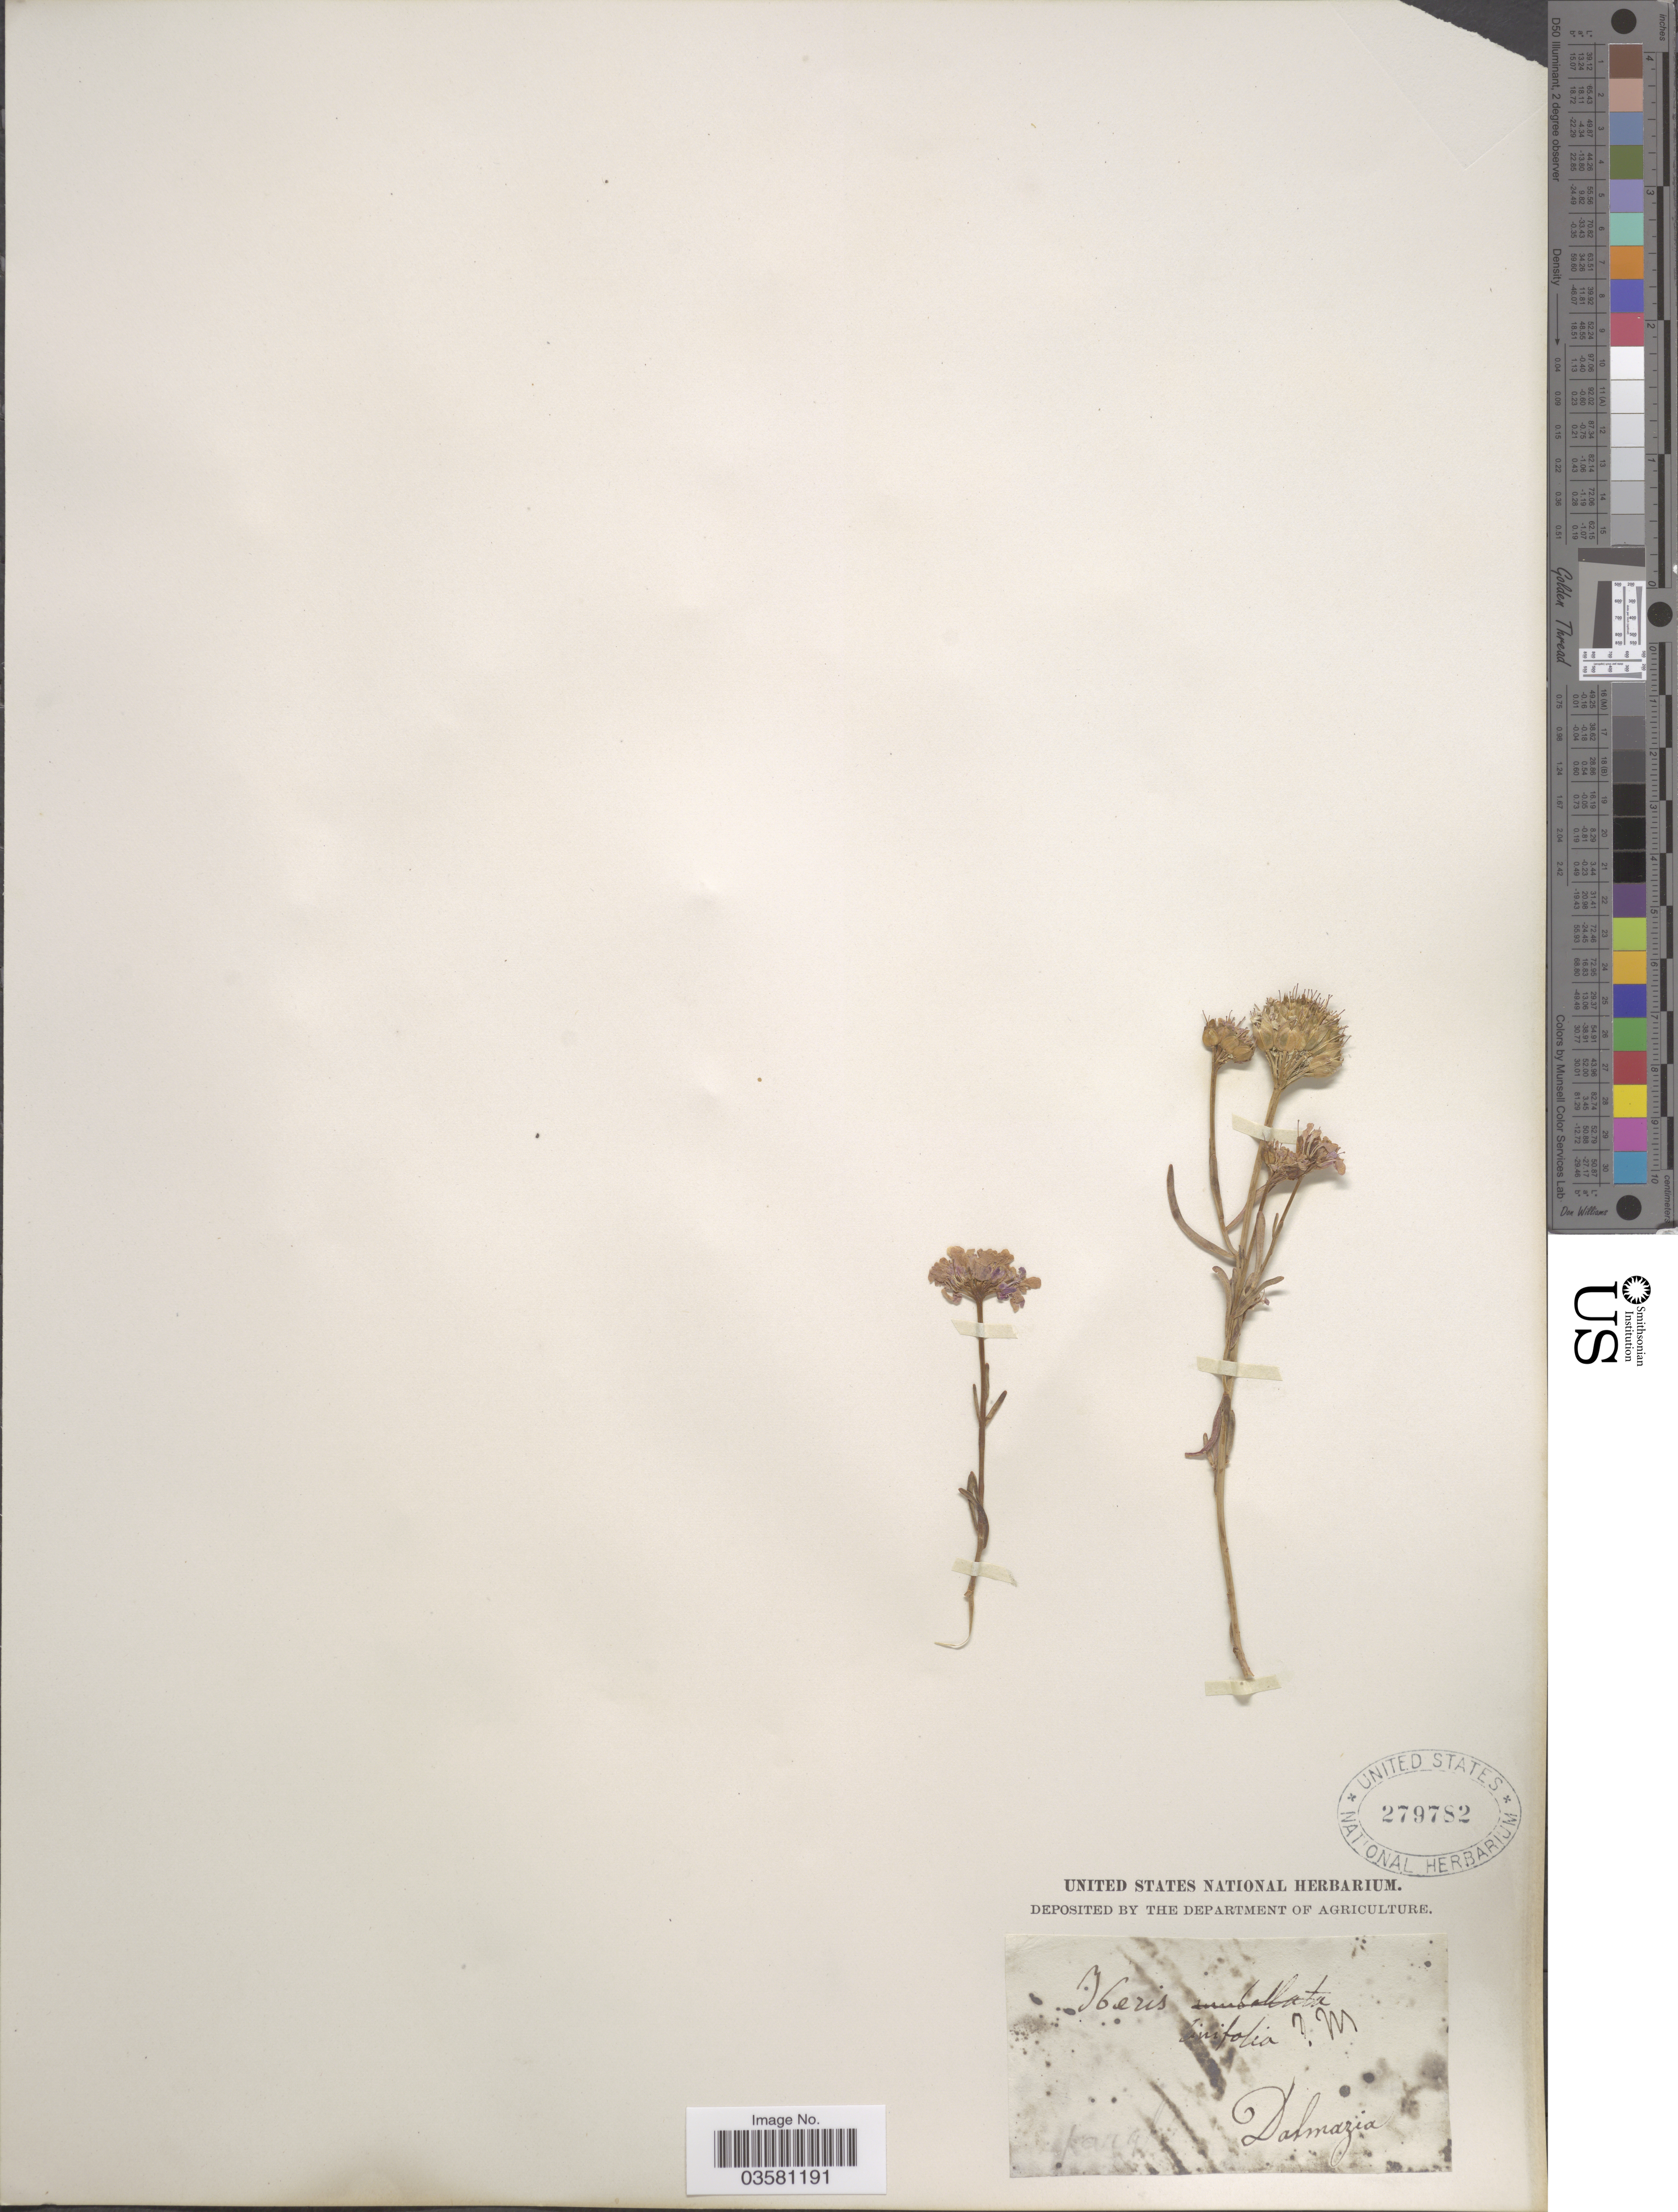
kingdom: Plantae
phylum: Tracheophyta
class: Magnoliopsida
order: Brassicales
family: Brassicaceae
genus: Iberis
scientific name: Iberis linifolia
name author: Steud.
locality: Dalmazia.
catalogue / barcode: US 279782